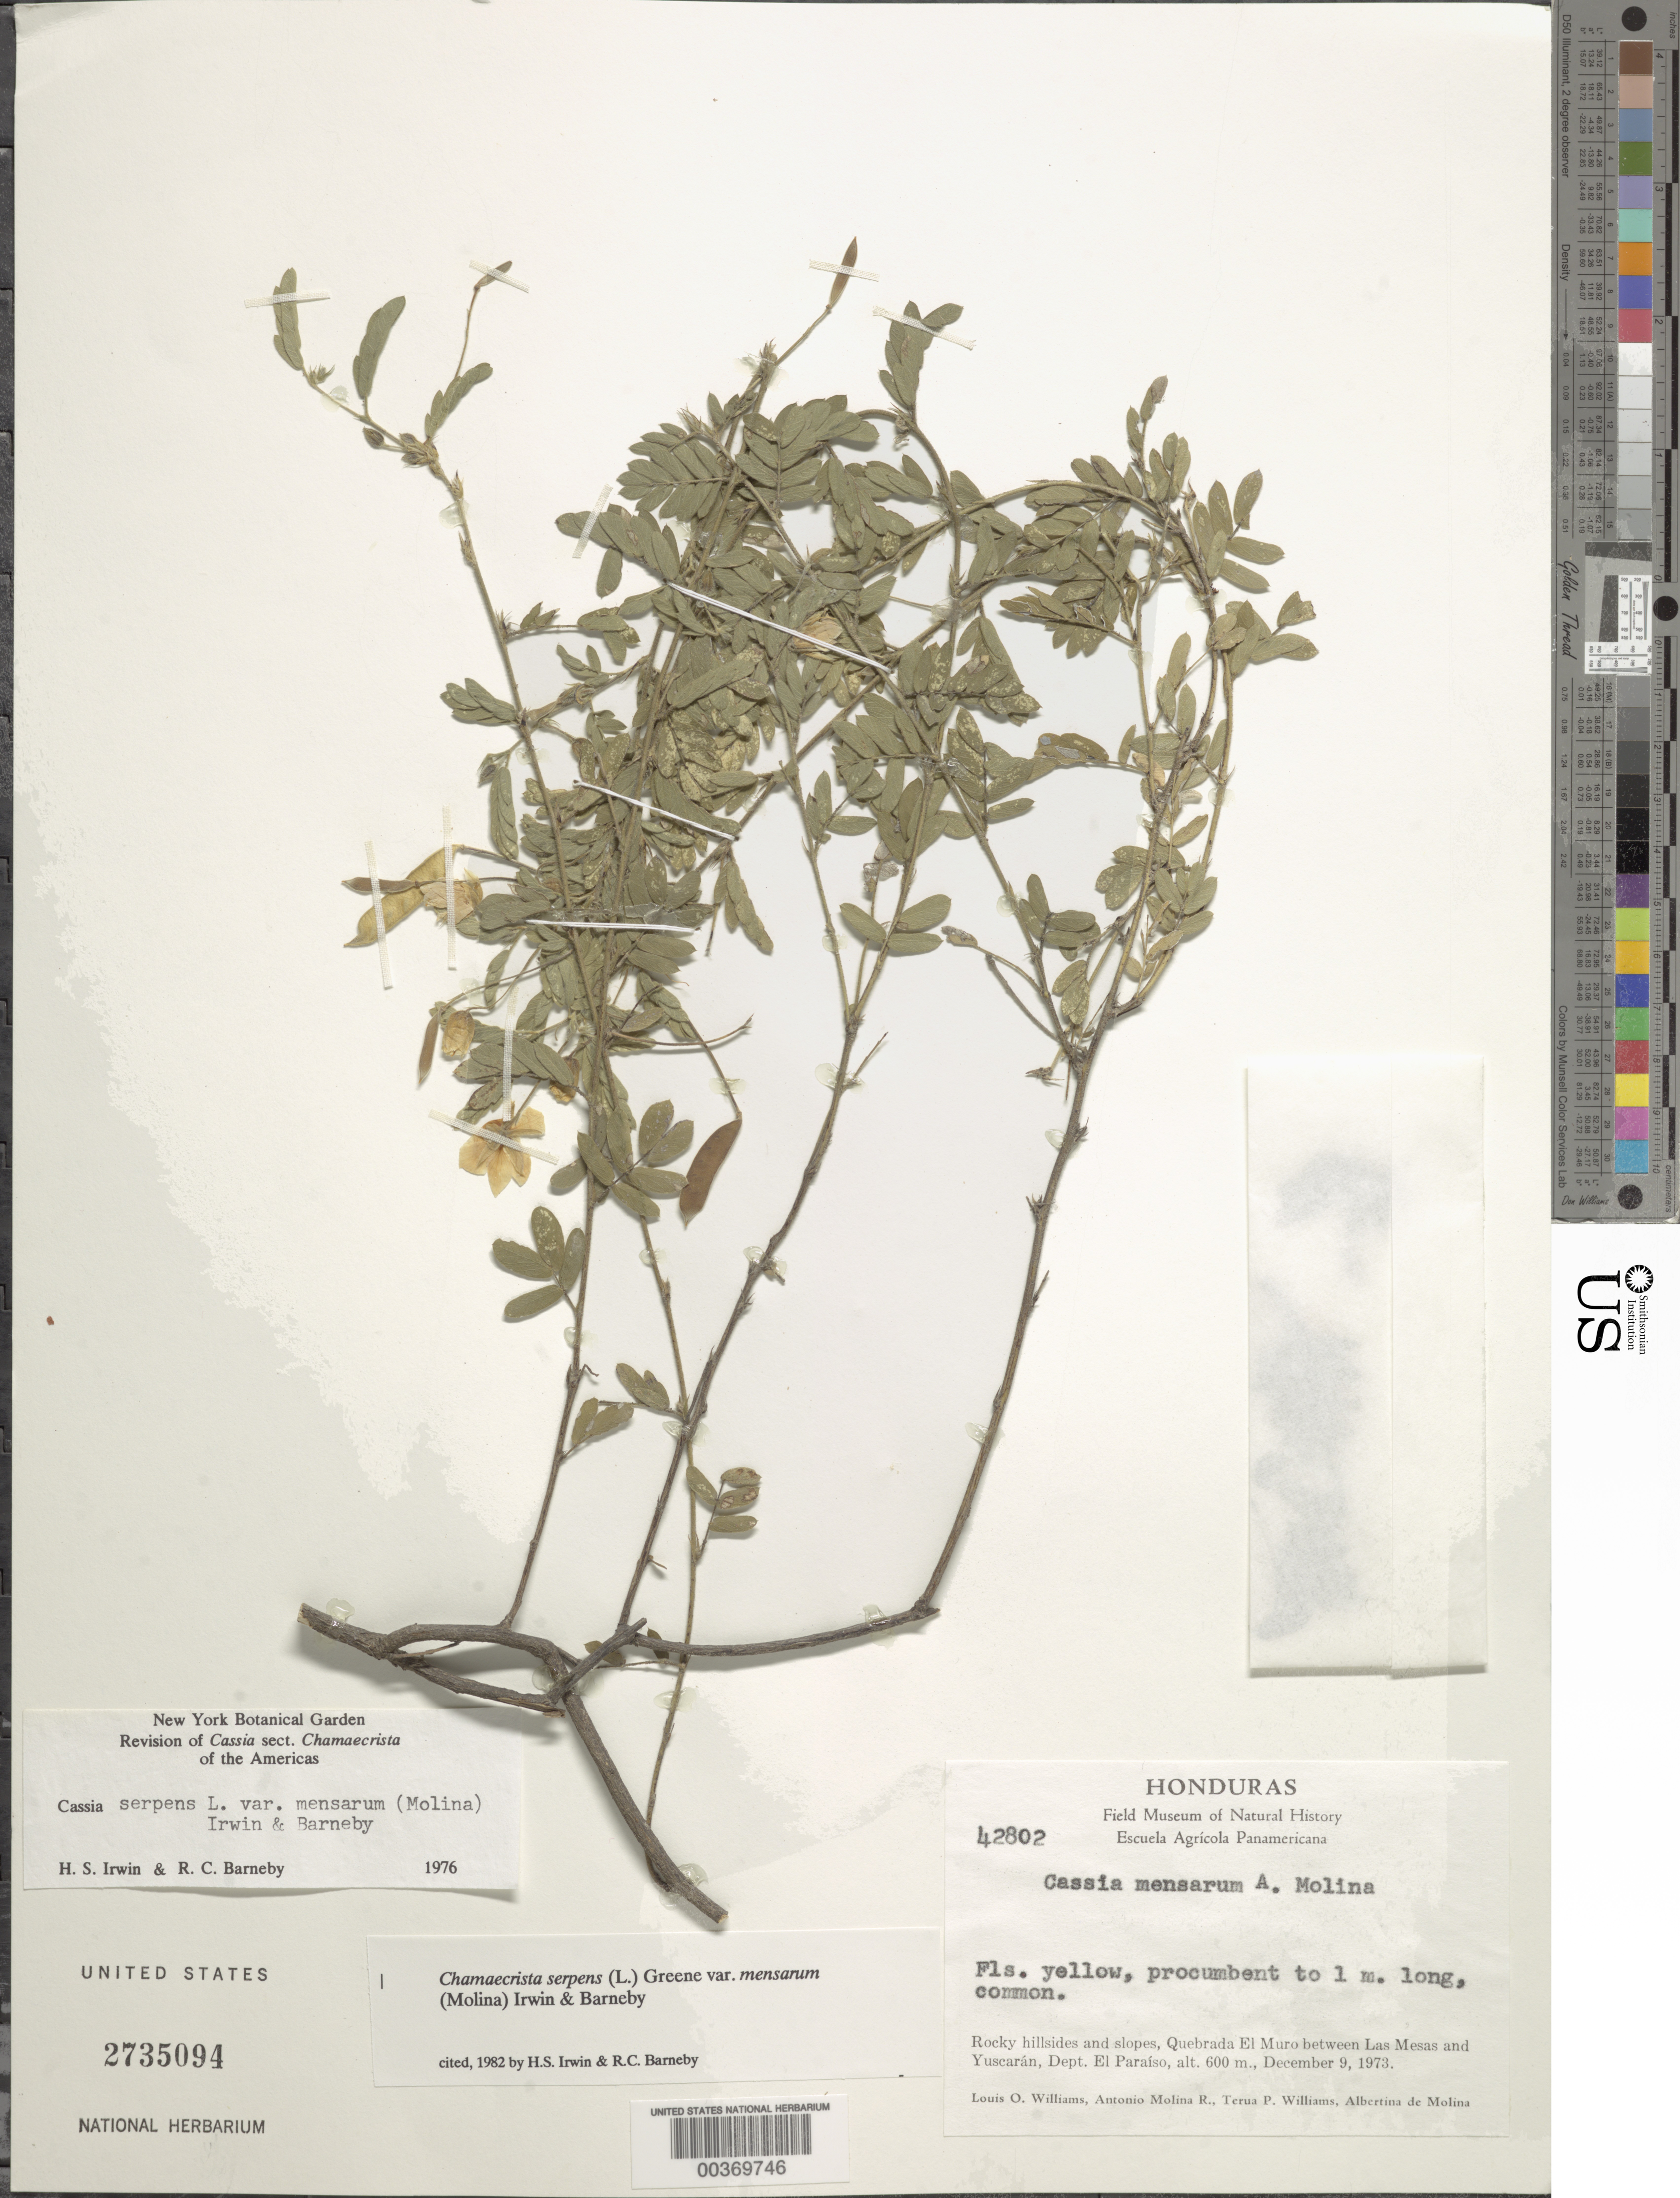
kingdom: Plantae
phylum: Tracheophyta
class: Magnoliopsida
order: Fabales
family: Fabaceae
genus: Chamaecrista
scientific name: Chamaecrista serpens var. mensarum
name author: (Ant. Molina) H.S. Irwin & Barneby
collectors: L. O. Williams, A. Molina R., T. P. Williams & A. Molina R.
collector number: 42802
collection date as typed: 09 Dec 1973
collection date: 1973-12-09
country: Honduras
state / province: El Paraíso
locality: Quebrada El Muro between Las Mesas and Yuscaran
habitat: Rocky hillsides and slopes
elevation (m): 600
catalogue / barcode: US 2735094